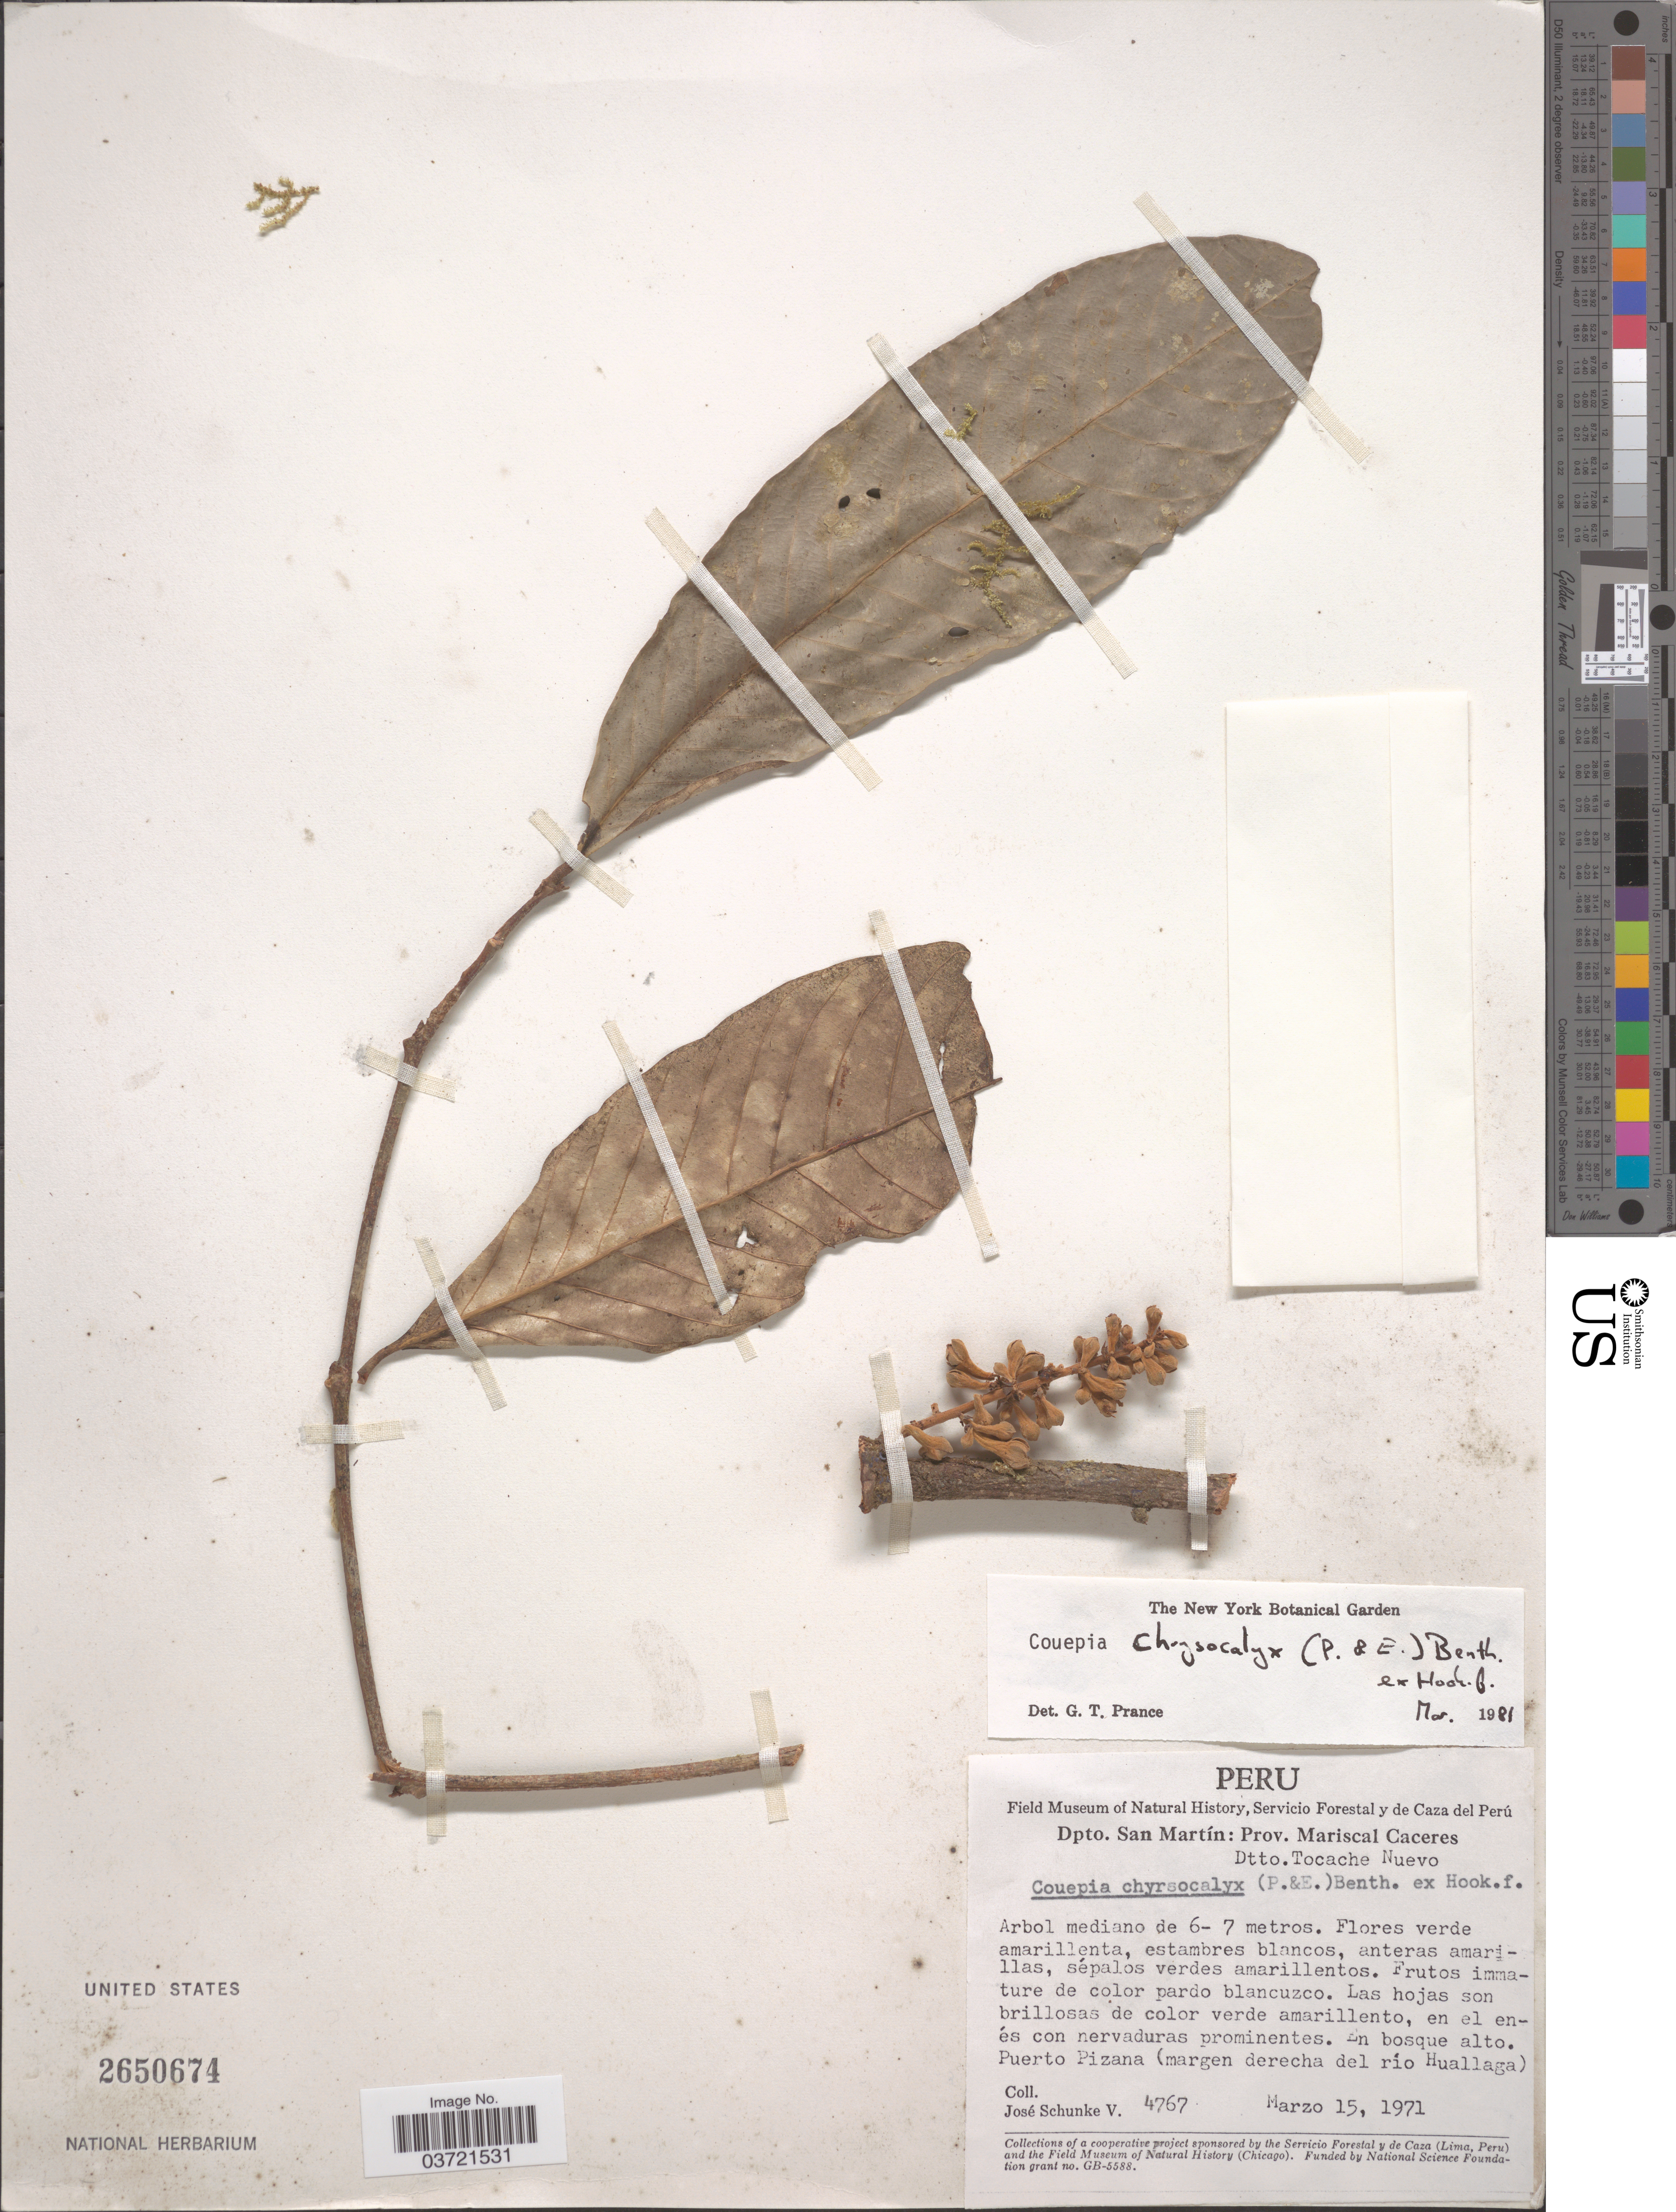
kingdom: Plantae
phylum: Tracheophyta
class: Magnoliopsida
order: Malpighiales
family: Chrysobalanaceae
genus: Couepia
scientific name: Couepia chrysocalyx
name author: (Poepp. & Endl.) Benth.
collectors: J. Schunke Vigo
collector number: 4767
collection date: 1971-03-15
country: Peru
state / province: San Martín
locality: Dpto. San Martín: Prov. Mariscal Caceres. Dtto. Tocache Nuevo. En bosque alto. Puerto Pizana (margen derecha del río Huallaga).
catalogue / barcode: US 2650674